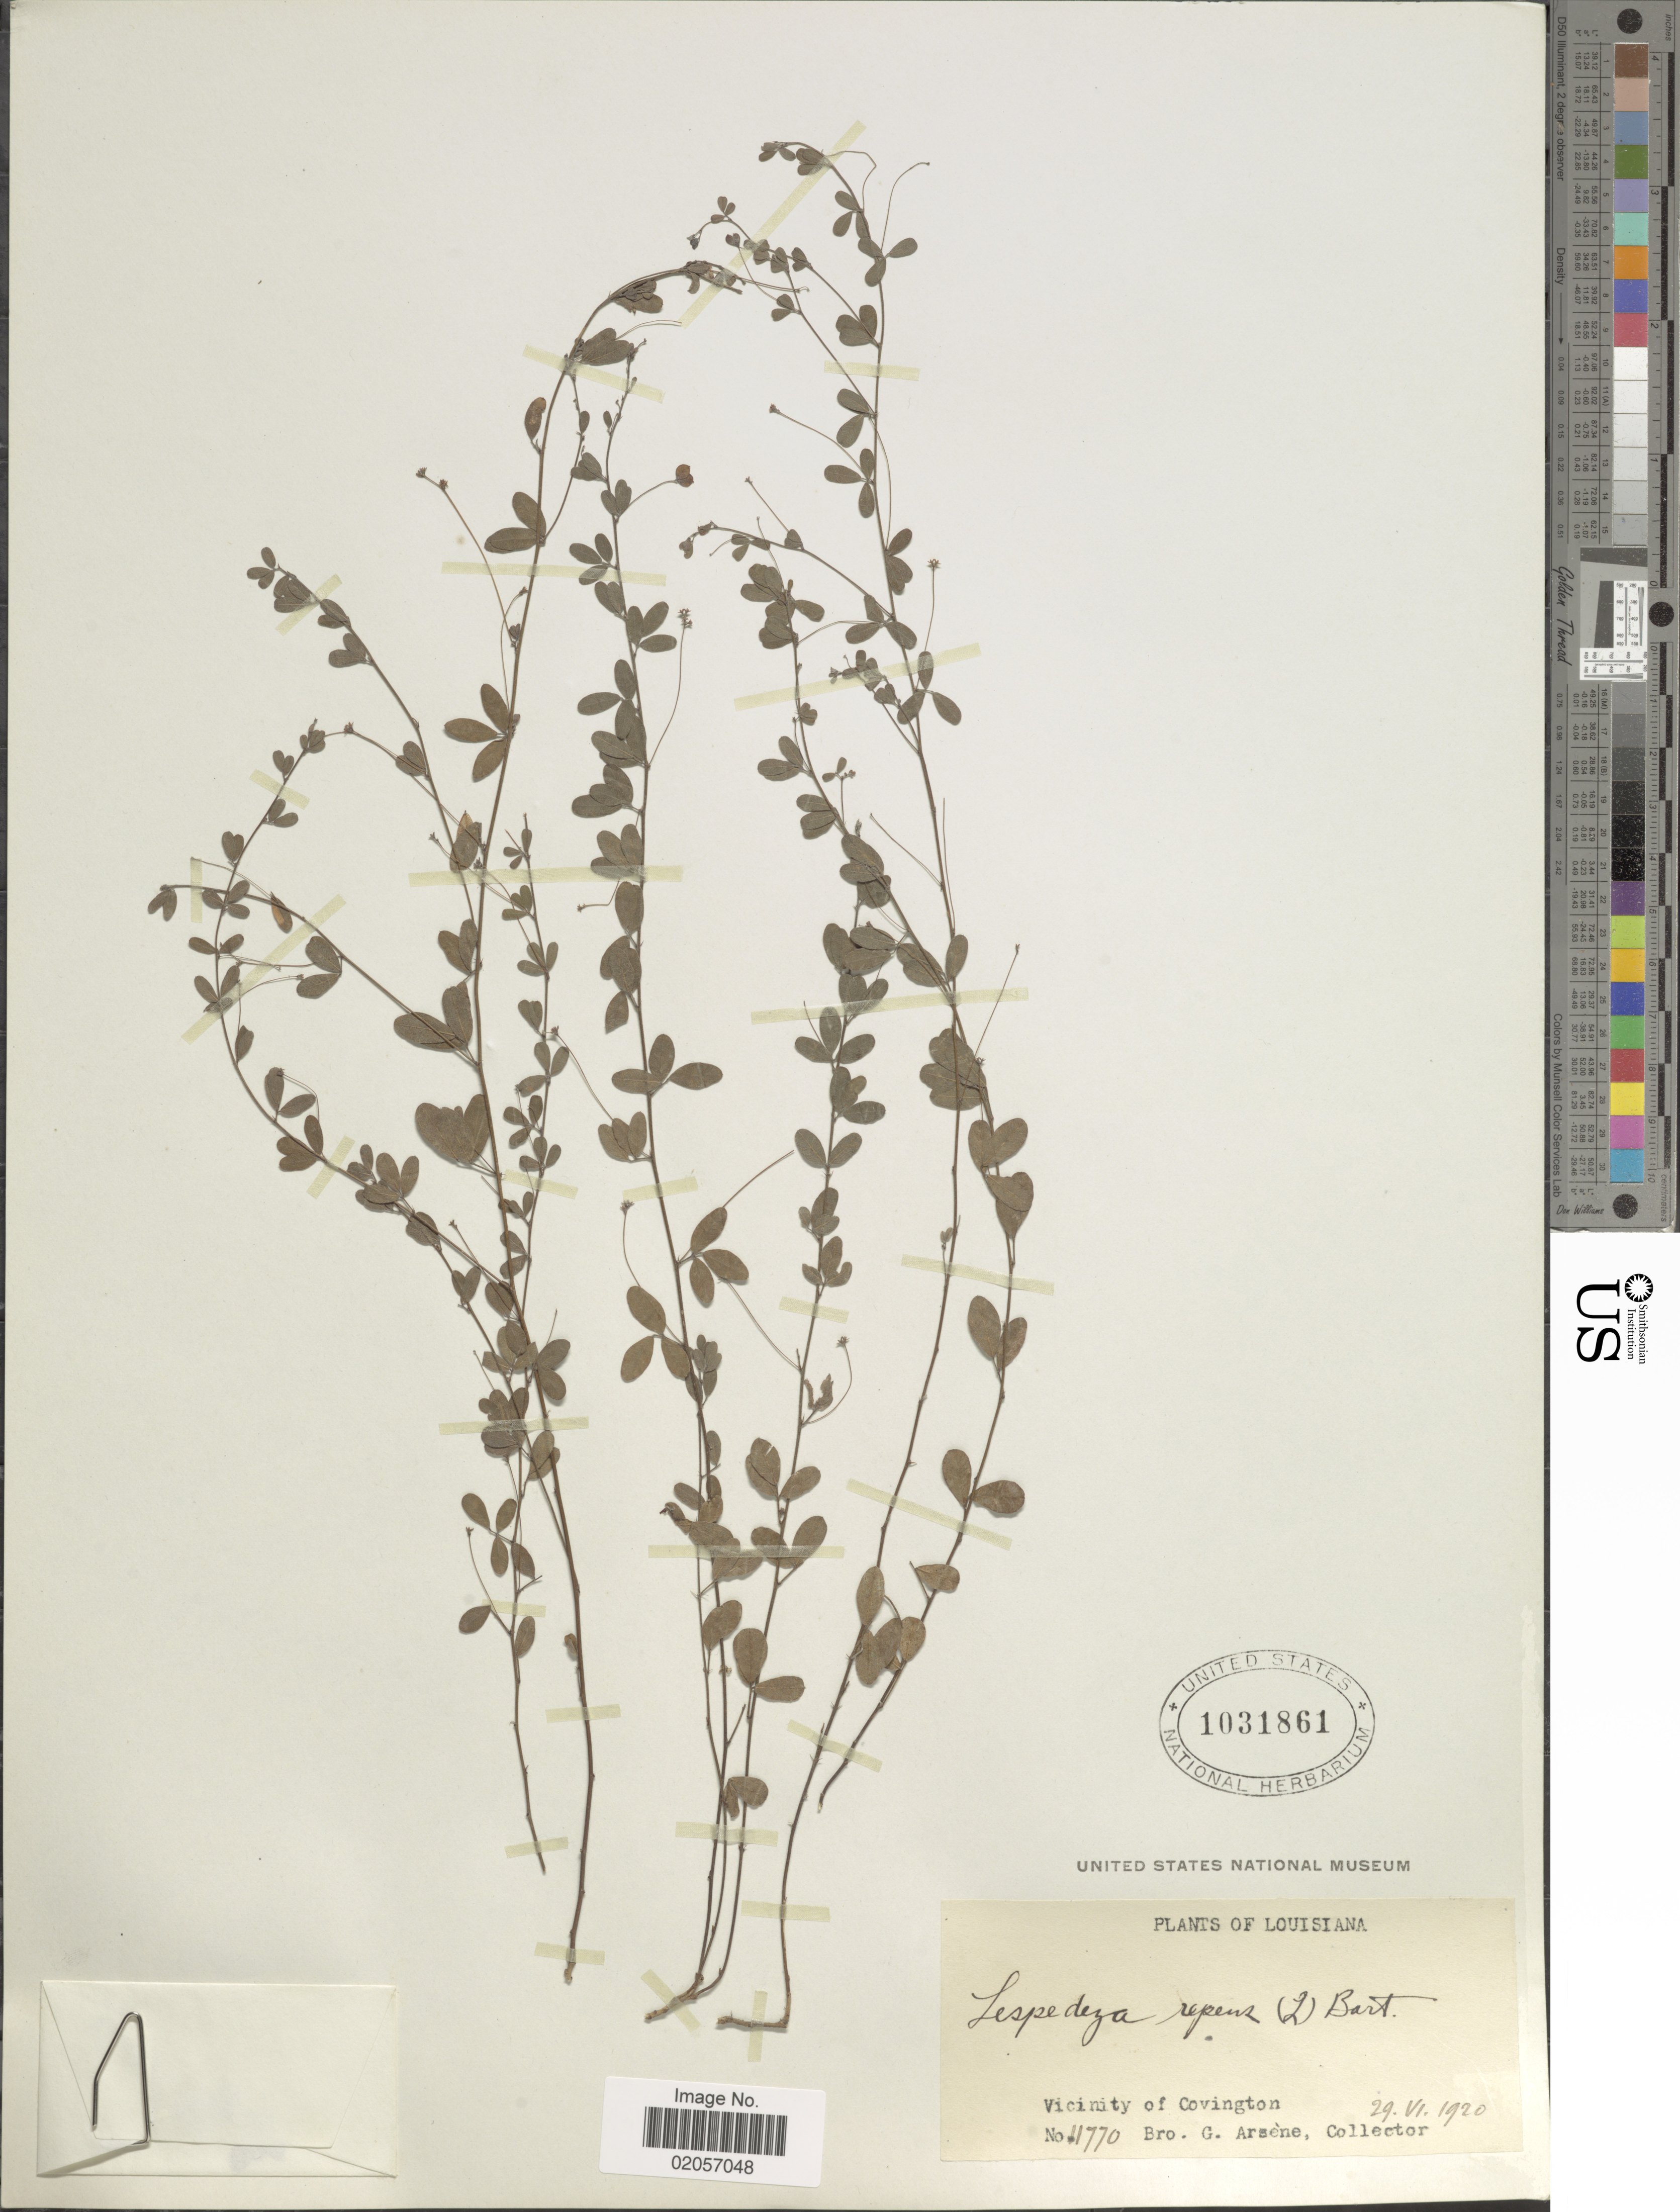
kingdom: Plantae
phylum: Tracheophyta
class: Magnoliopsida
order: Fabales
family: Fabaceae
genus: Lespedeza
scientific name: Lespedeza repens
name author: (L.) W.P.C. Barton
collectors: Bro. G. Arsène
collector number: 11770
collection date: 1920-06-29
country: United States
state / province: Louisiana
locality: Vicinity of Covington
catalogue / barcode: US 1031861